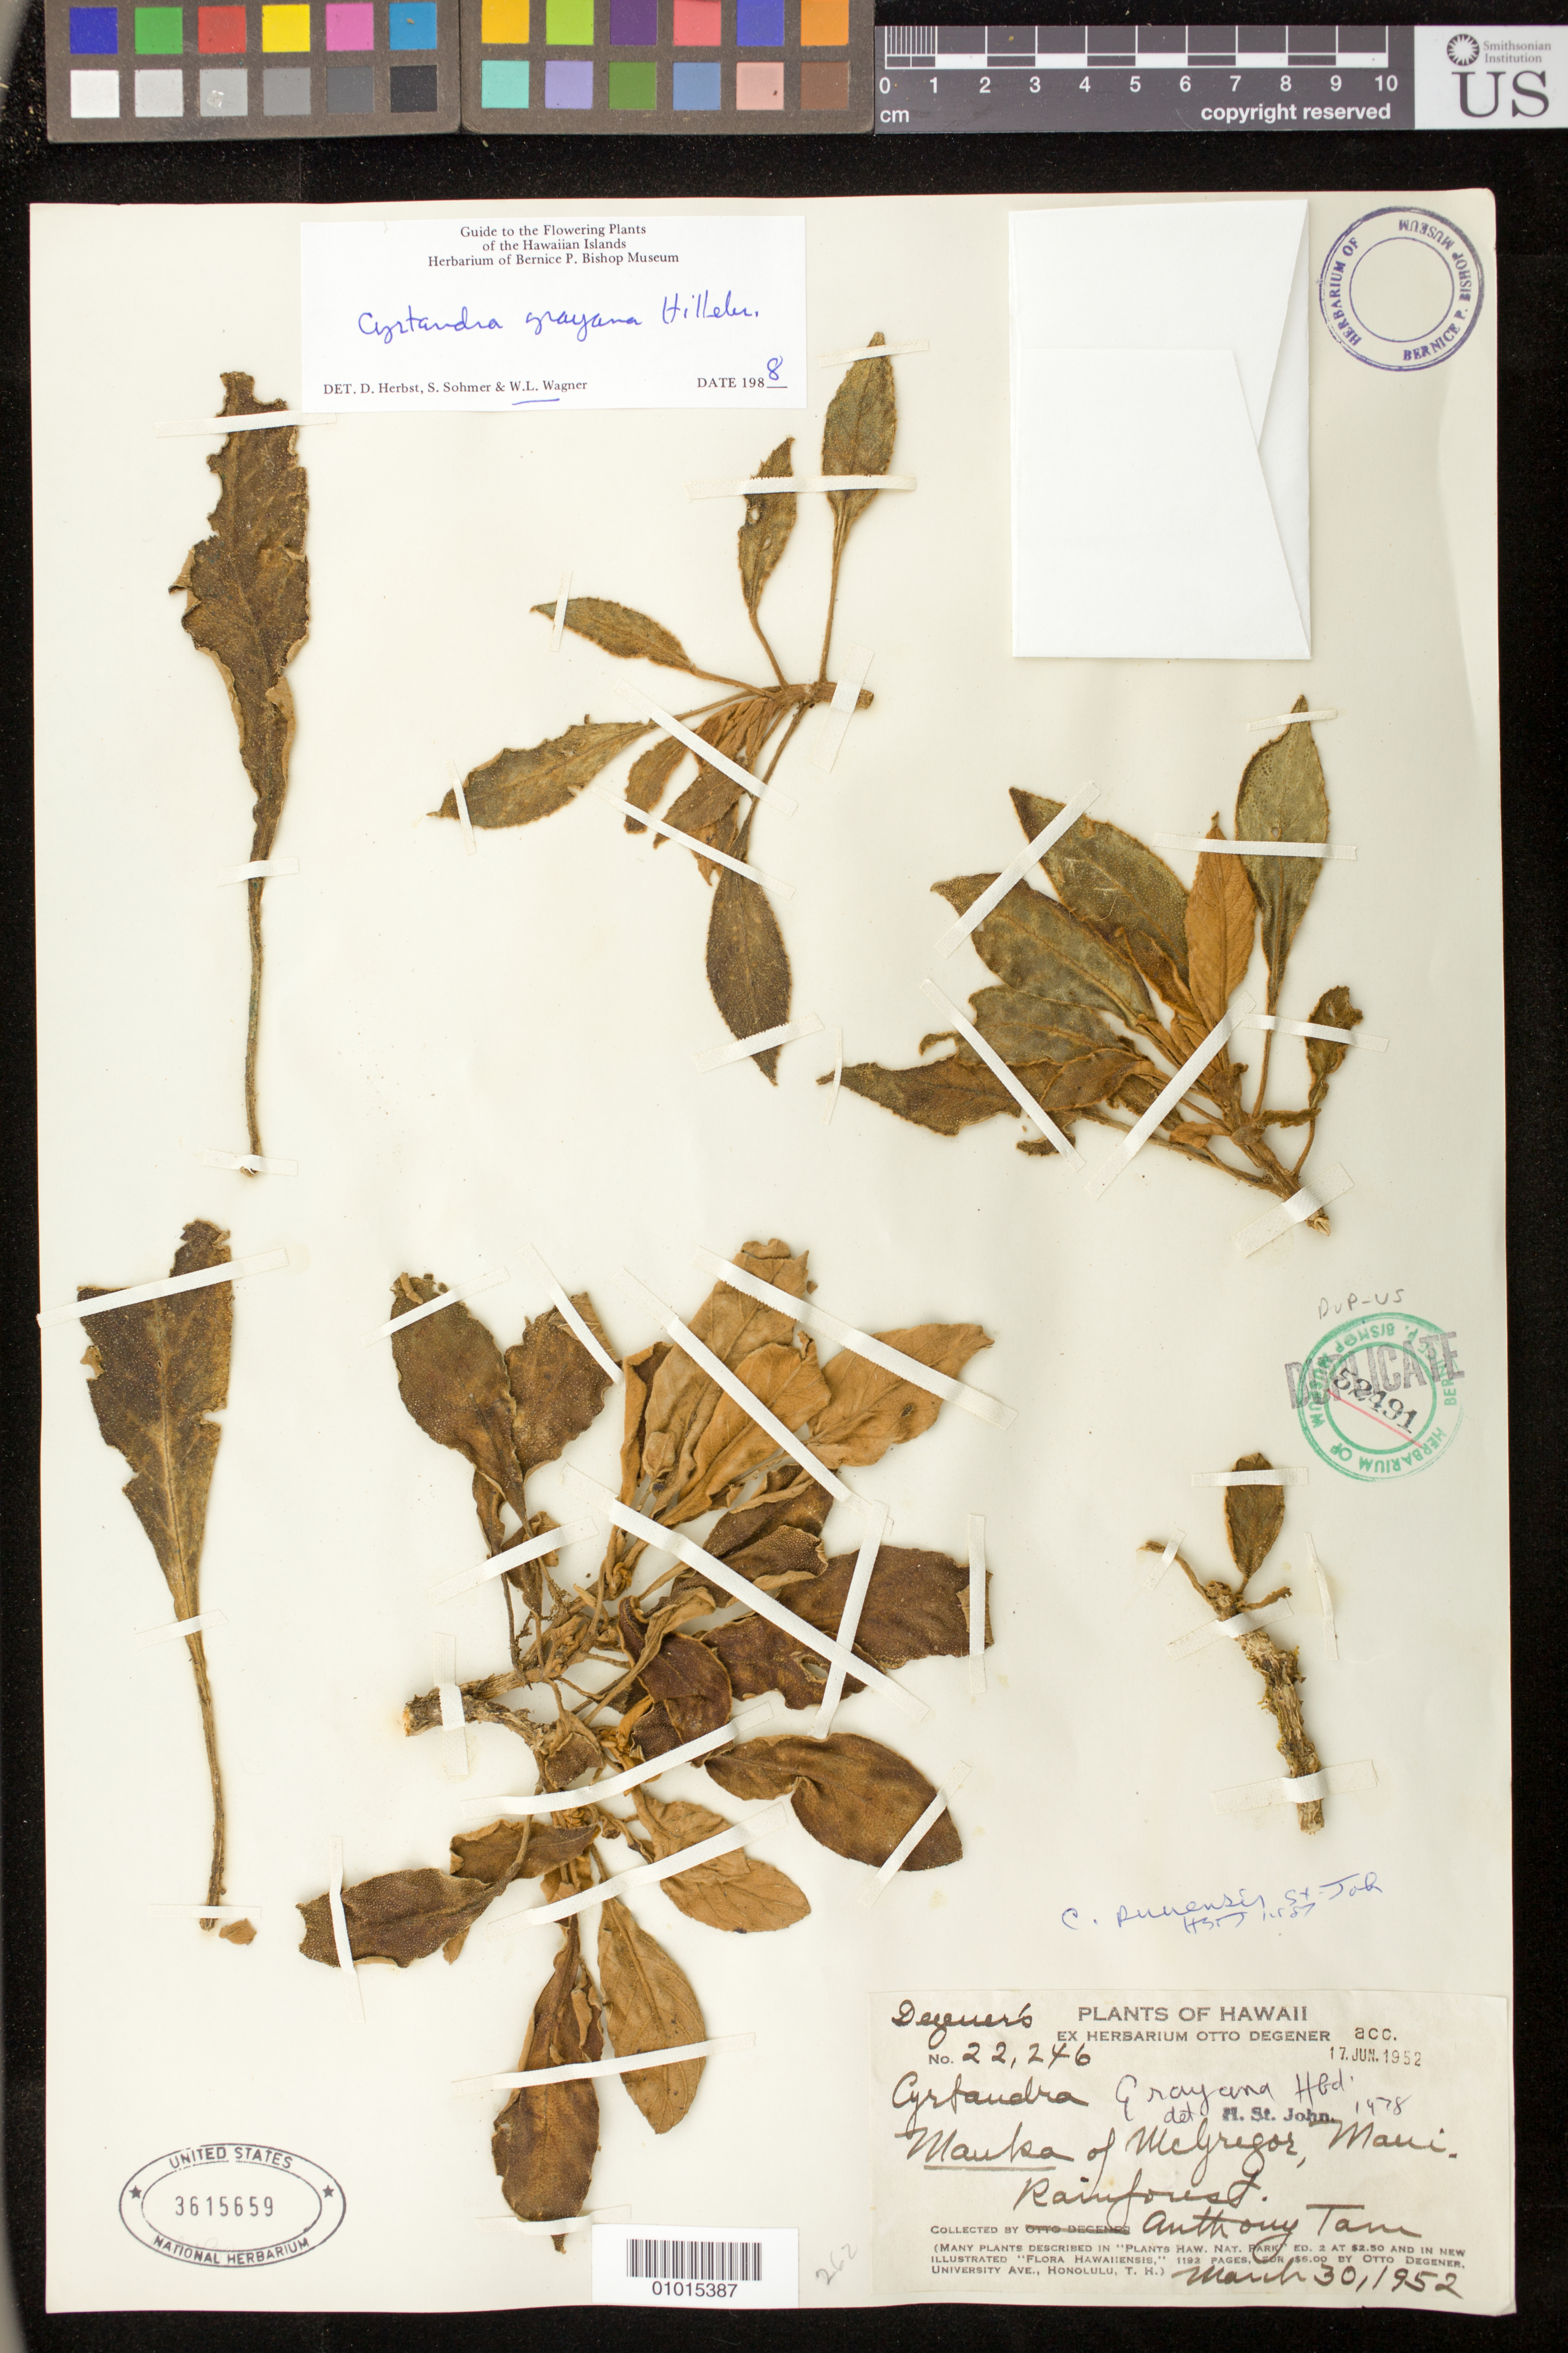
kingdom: Plantae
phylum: Tracheophyta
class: Magnoliopsida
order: Lamiales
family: Gesneriaceae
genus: Cyrtandra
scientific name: Cyrtandra grayana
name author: Hillebr.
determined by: Herbst, D. R.; Sohmer, S. H.; Wagner, W. L.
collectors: O. Degener & A. Tam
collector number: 22246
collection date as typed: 30 Mar 1952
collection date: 1952-03-30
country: United States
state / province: Hawaii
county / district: Maui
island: Maui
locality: Mauka of McGregor, Rainforest.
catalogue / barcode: US 3615659